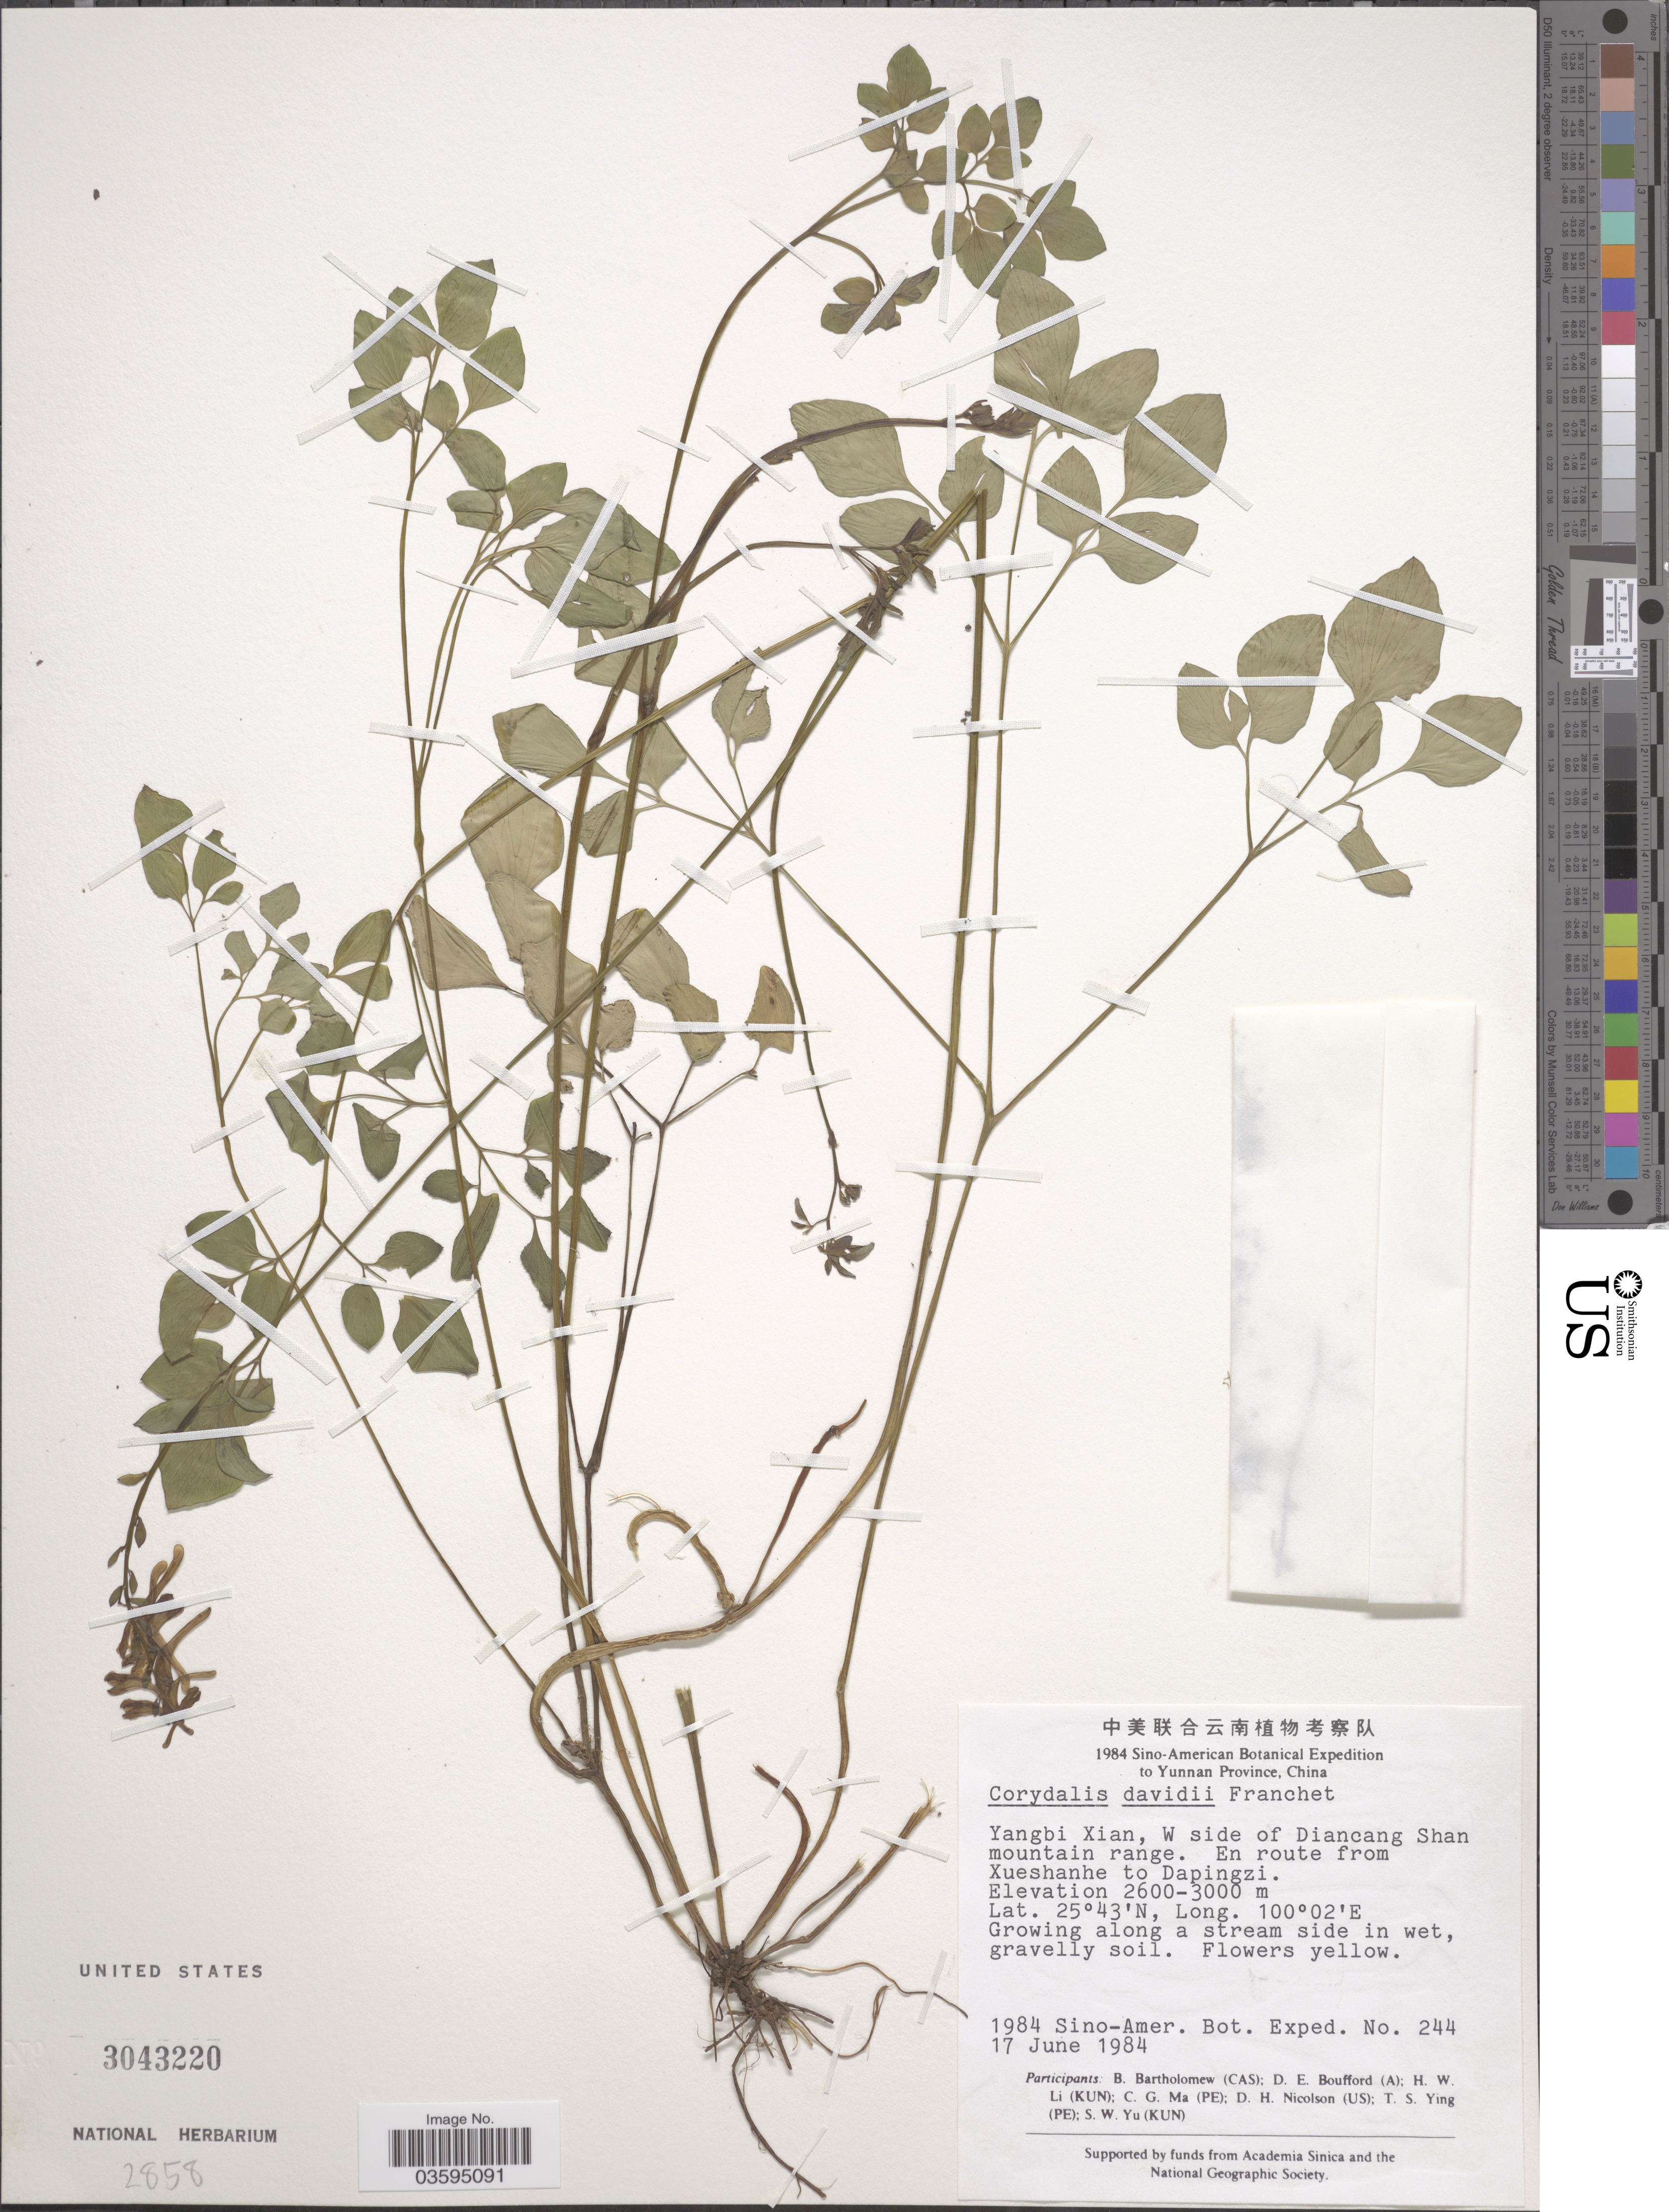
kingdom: Plantae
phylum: Tracheophyta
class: Magnoliopsida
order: Ranunculales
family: Papaveraceae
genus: Corydalis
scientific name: Corydalis davidii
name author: Franch.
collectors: Sino-Amer. Bot. Exped. 1984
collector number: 244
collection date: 1984-06-17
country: China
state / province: Yunnan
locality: Yangbi Xian, W side of Diancang Shan mountain range. En route from Xueshanhe to Dapingzi.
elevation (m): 2600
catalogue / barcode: US 3043220